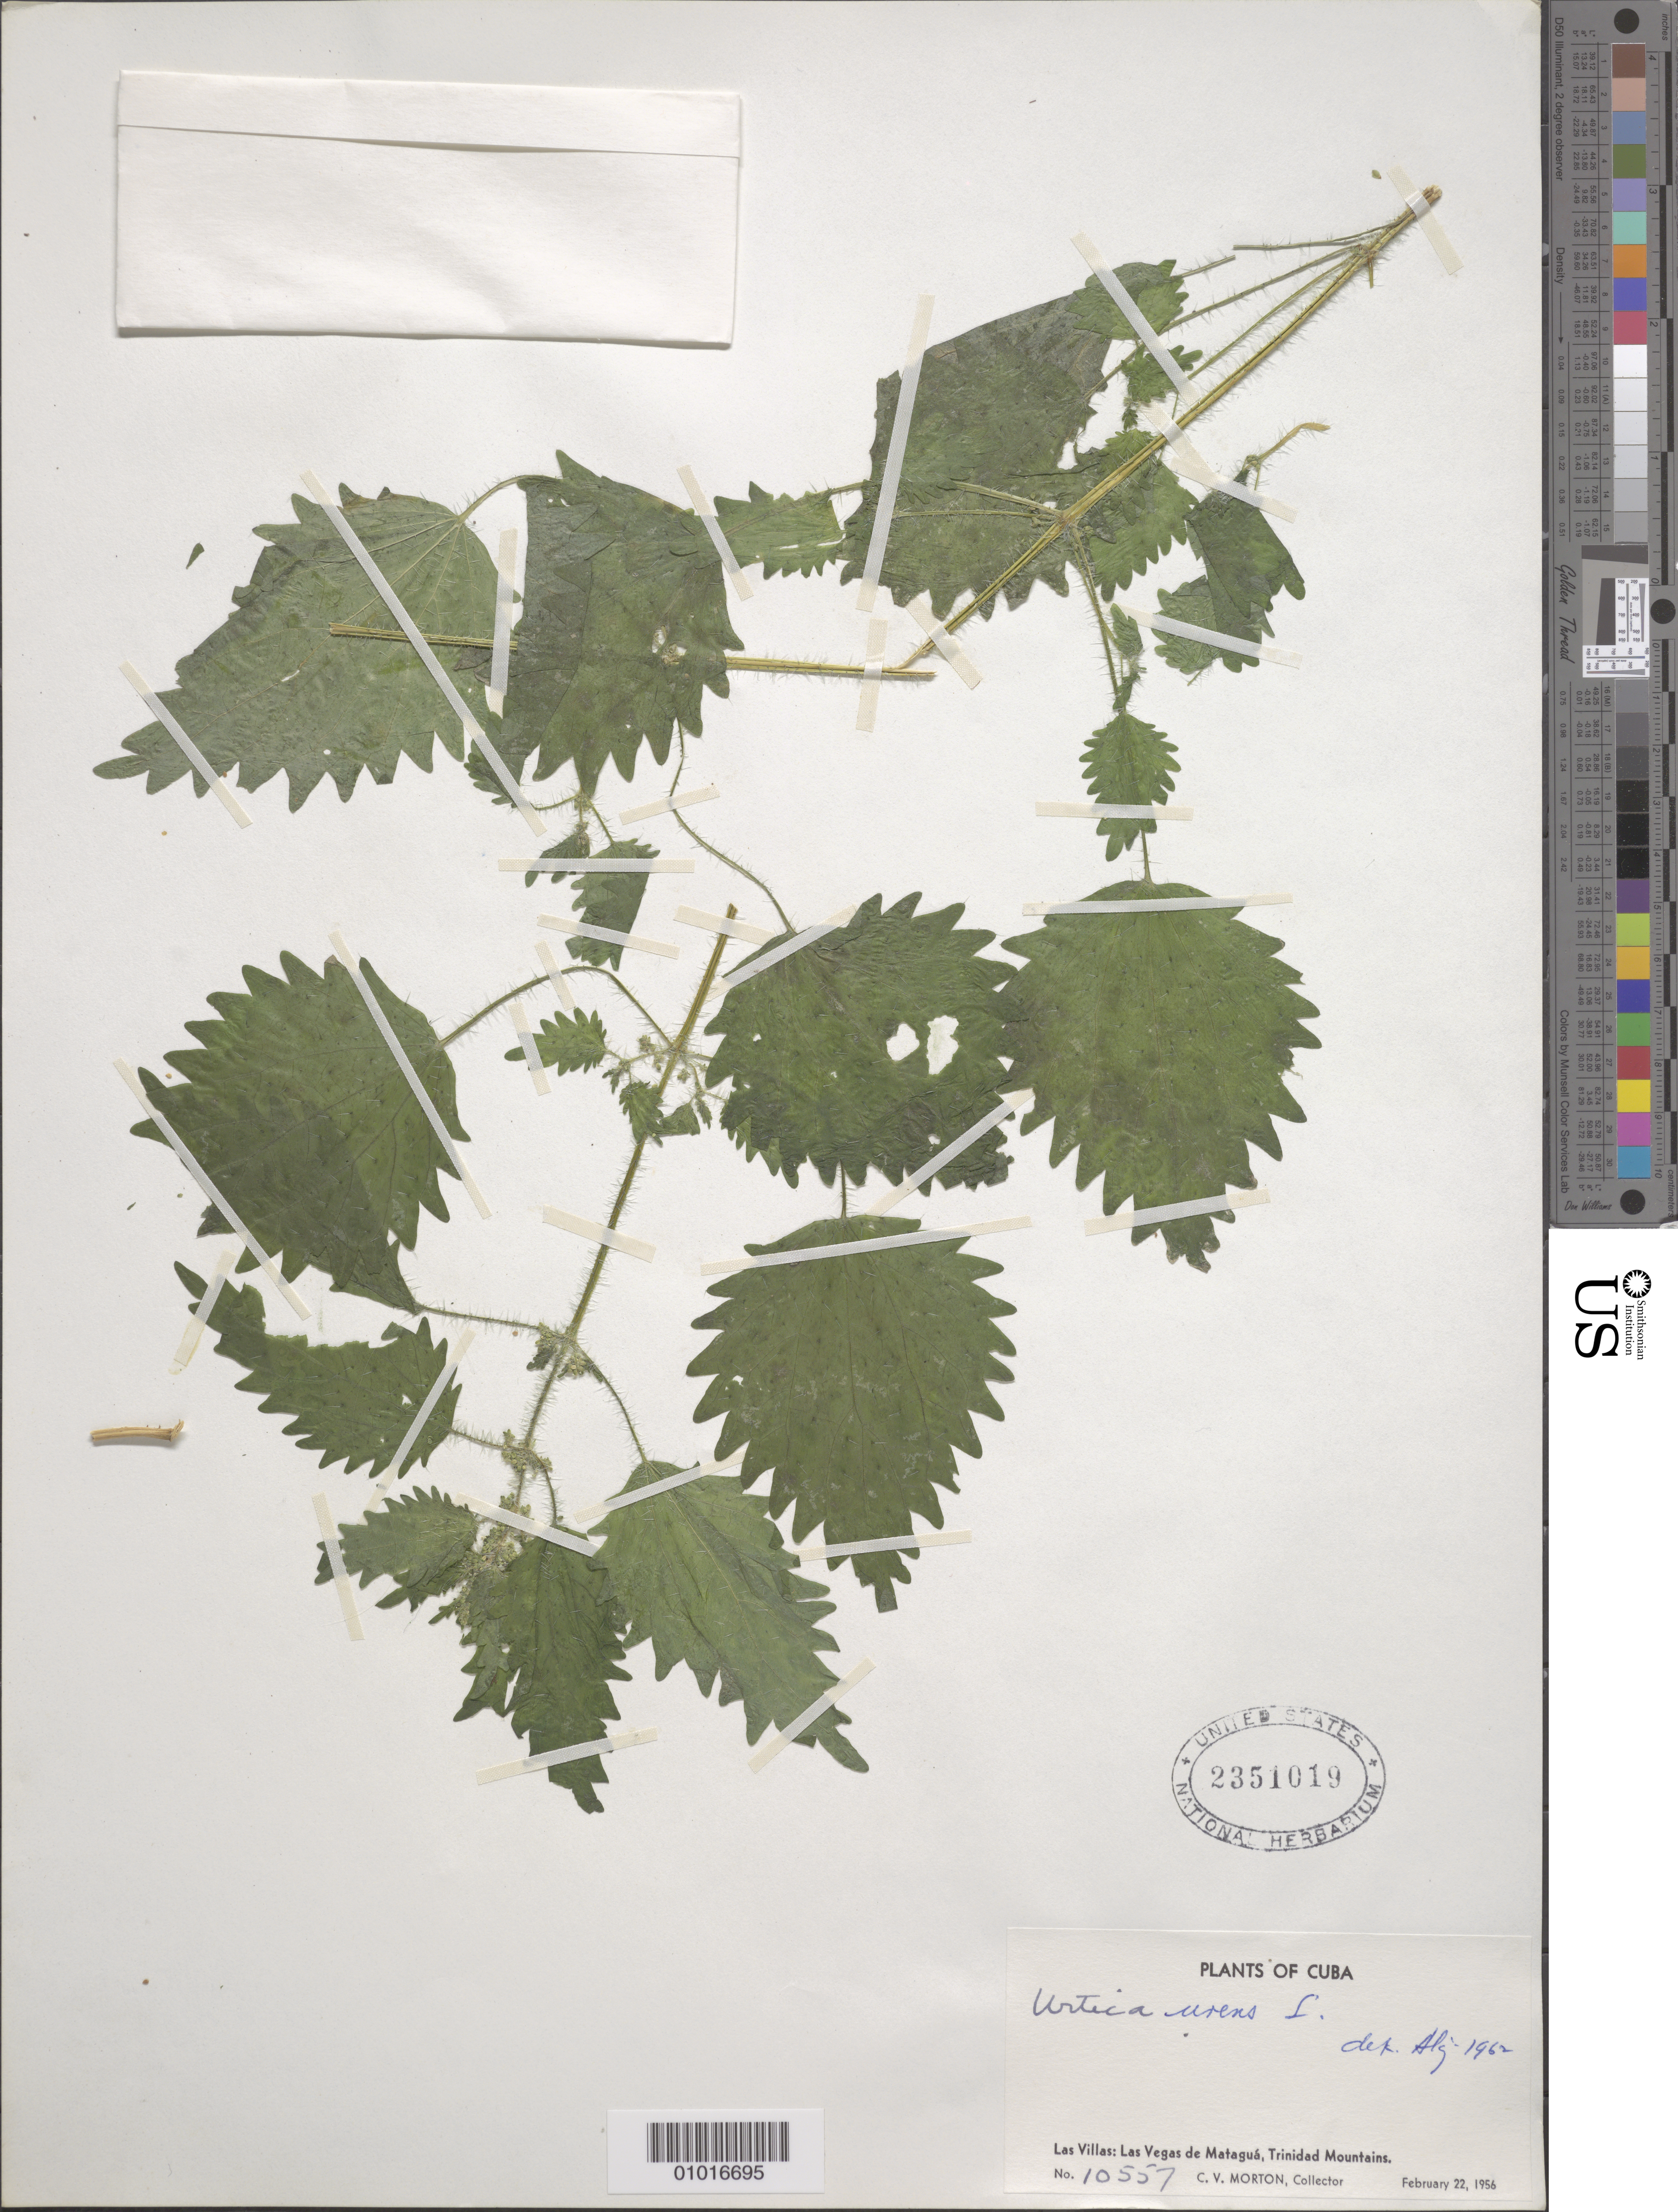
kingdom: Plantae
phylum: Tracheophyta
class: Magnoliopsida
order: Rosales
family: Urticaceae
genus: Urtica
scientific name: Urtica urens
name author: L.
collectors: C. V. Morton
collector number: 10557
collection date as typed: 22 Feb 1956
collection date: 1956-02-22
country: Cuba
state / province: Las Villas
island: Cuba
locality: Las Villas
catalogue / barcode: US 2351019